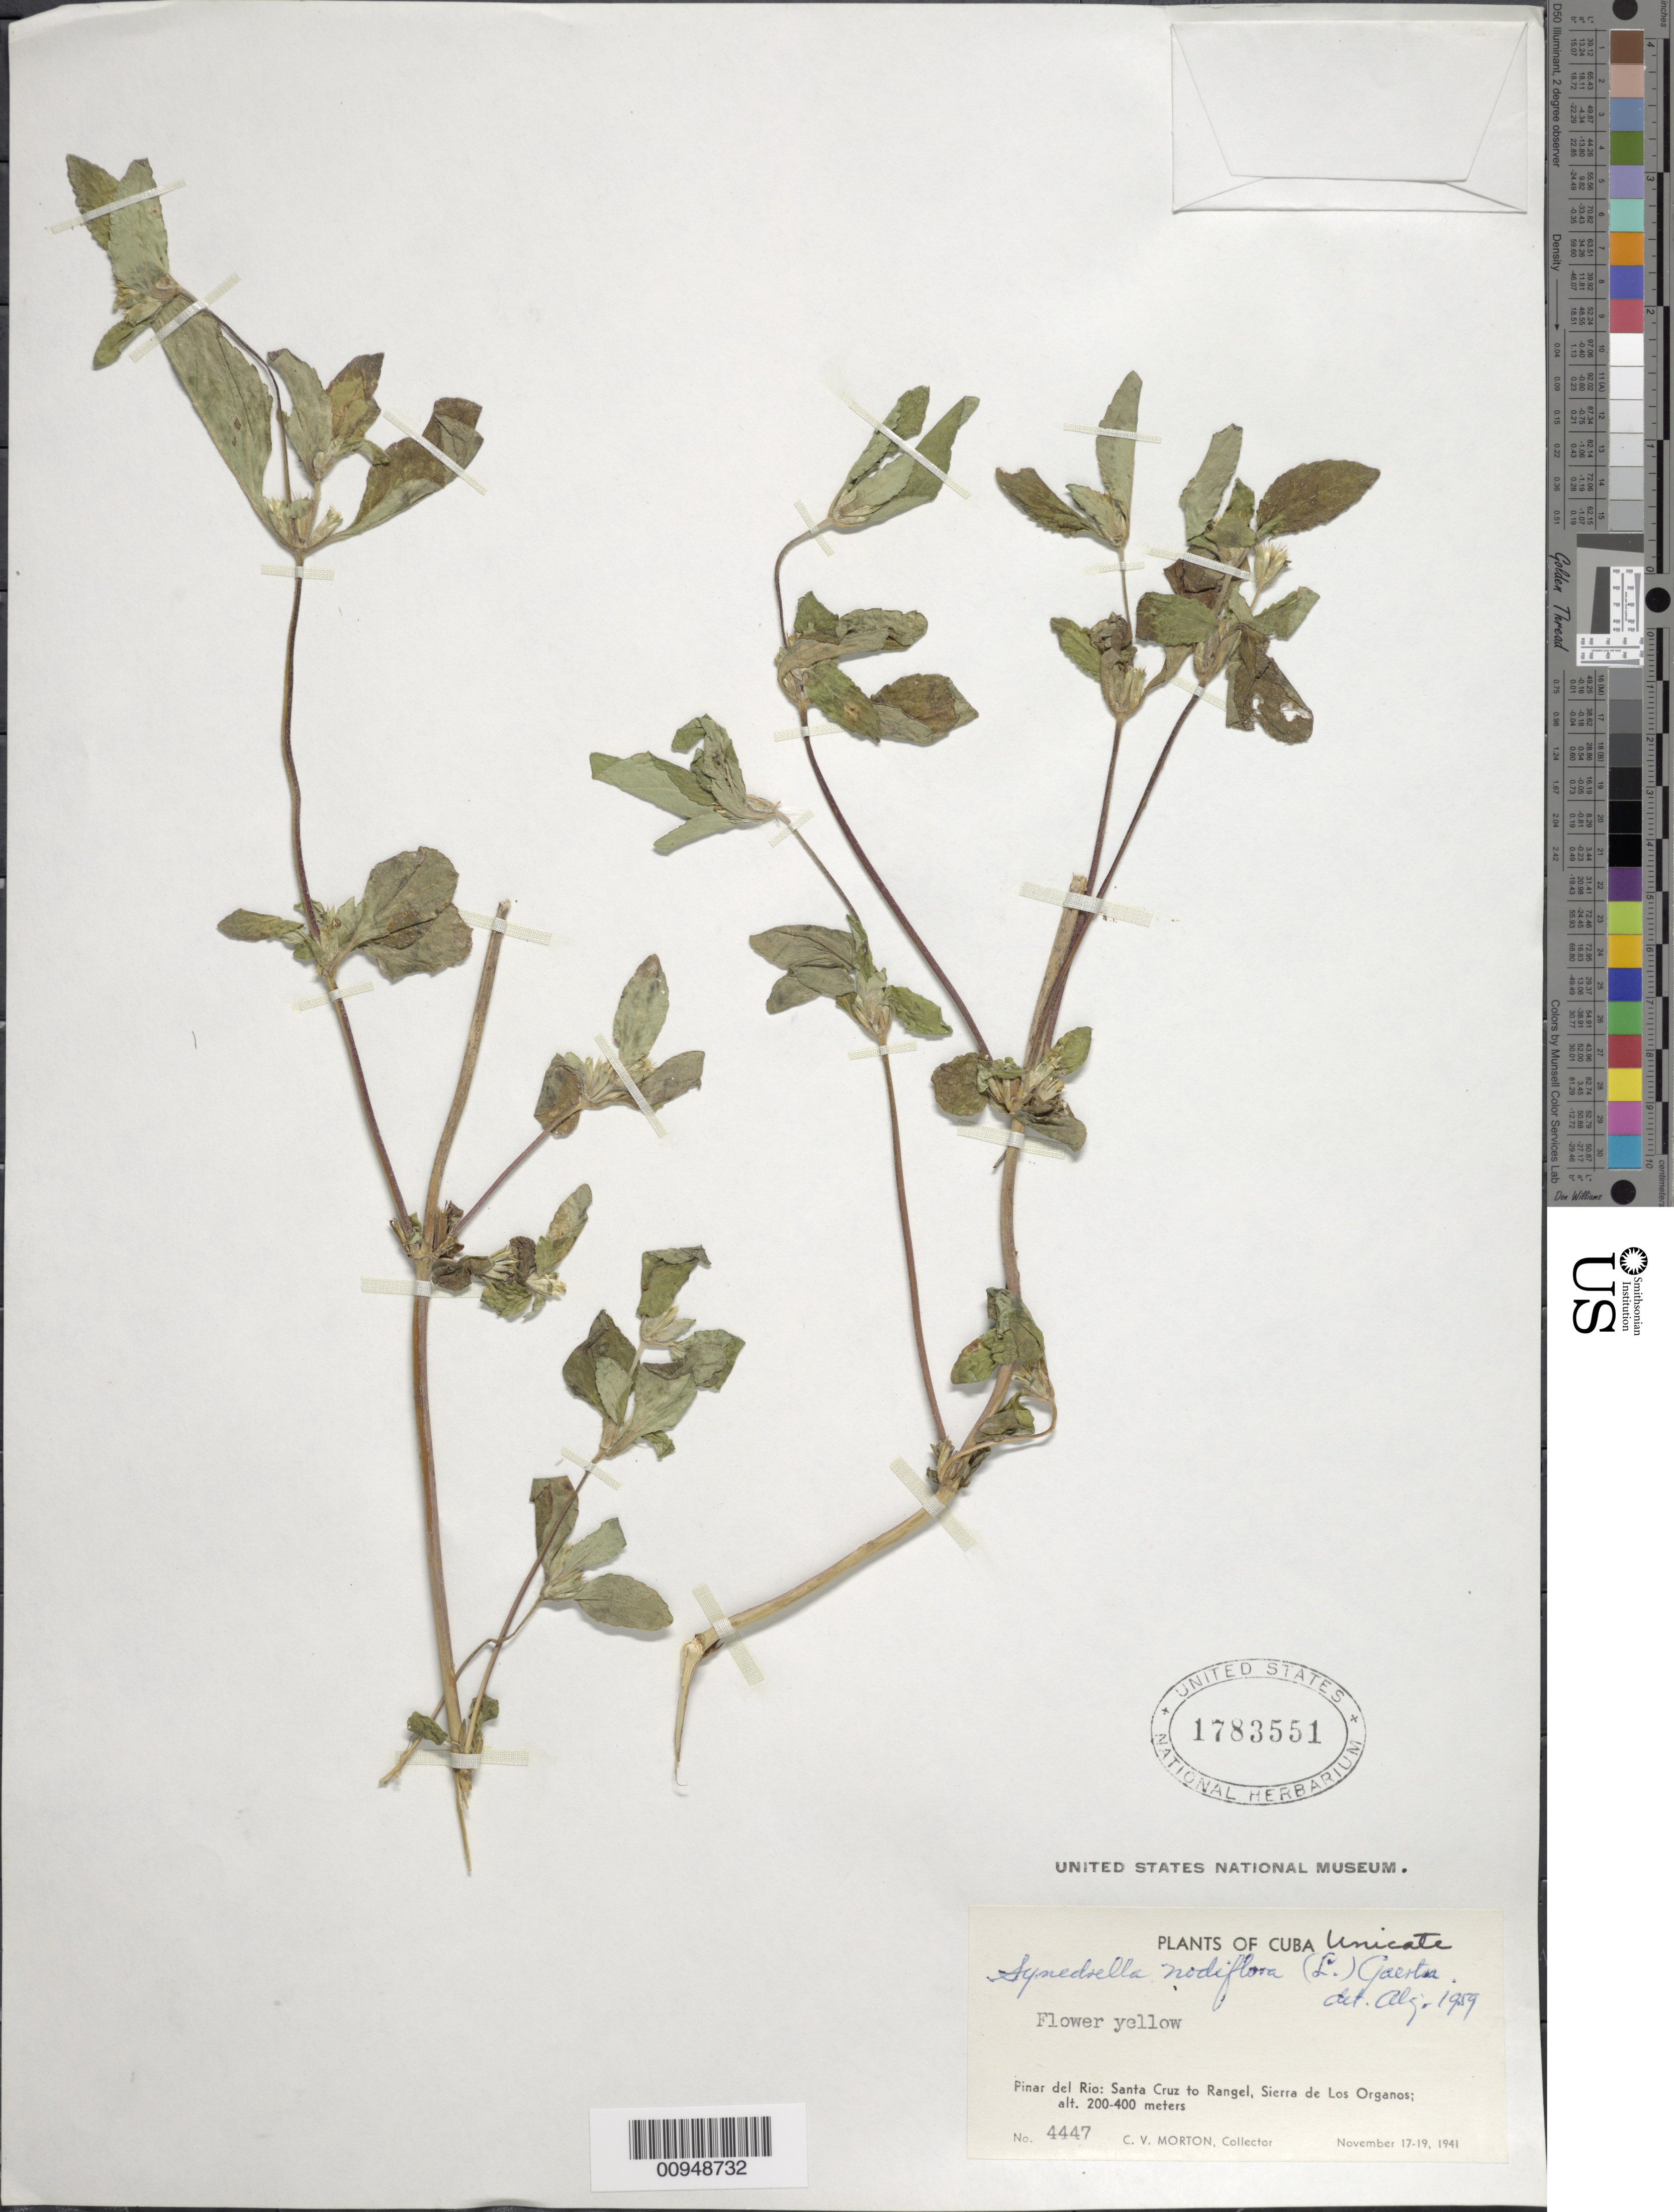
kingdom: Plantae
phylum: Tracheophyta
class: Magnoliopsida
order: Asterales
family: Asteraceae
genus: Synedrella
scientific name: Synedrella nodiflora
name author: (L.) Gaertn.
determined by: Liogier, Alain H.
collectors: C. V. Morton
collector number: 4447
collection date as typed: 17 Nov 1941 to 19 Nov 1941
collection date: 1941-11-17/1941-11-19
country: Cuba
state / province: Pinar del Rio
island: Cuba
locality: Santa Cruz to Rangel, Sierra de Los Organos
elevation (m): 200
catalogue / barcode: US 1783551